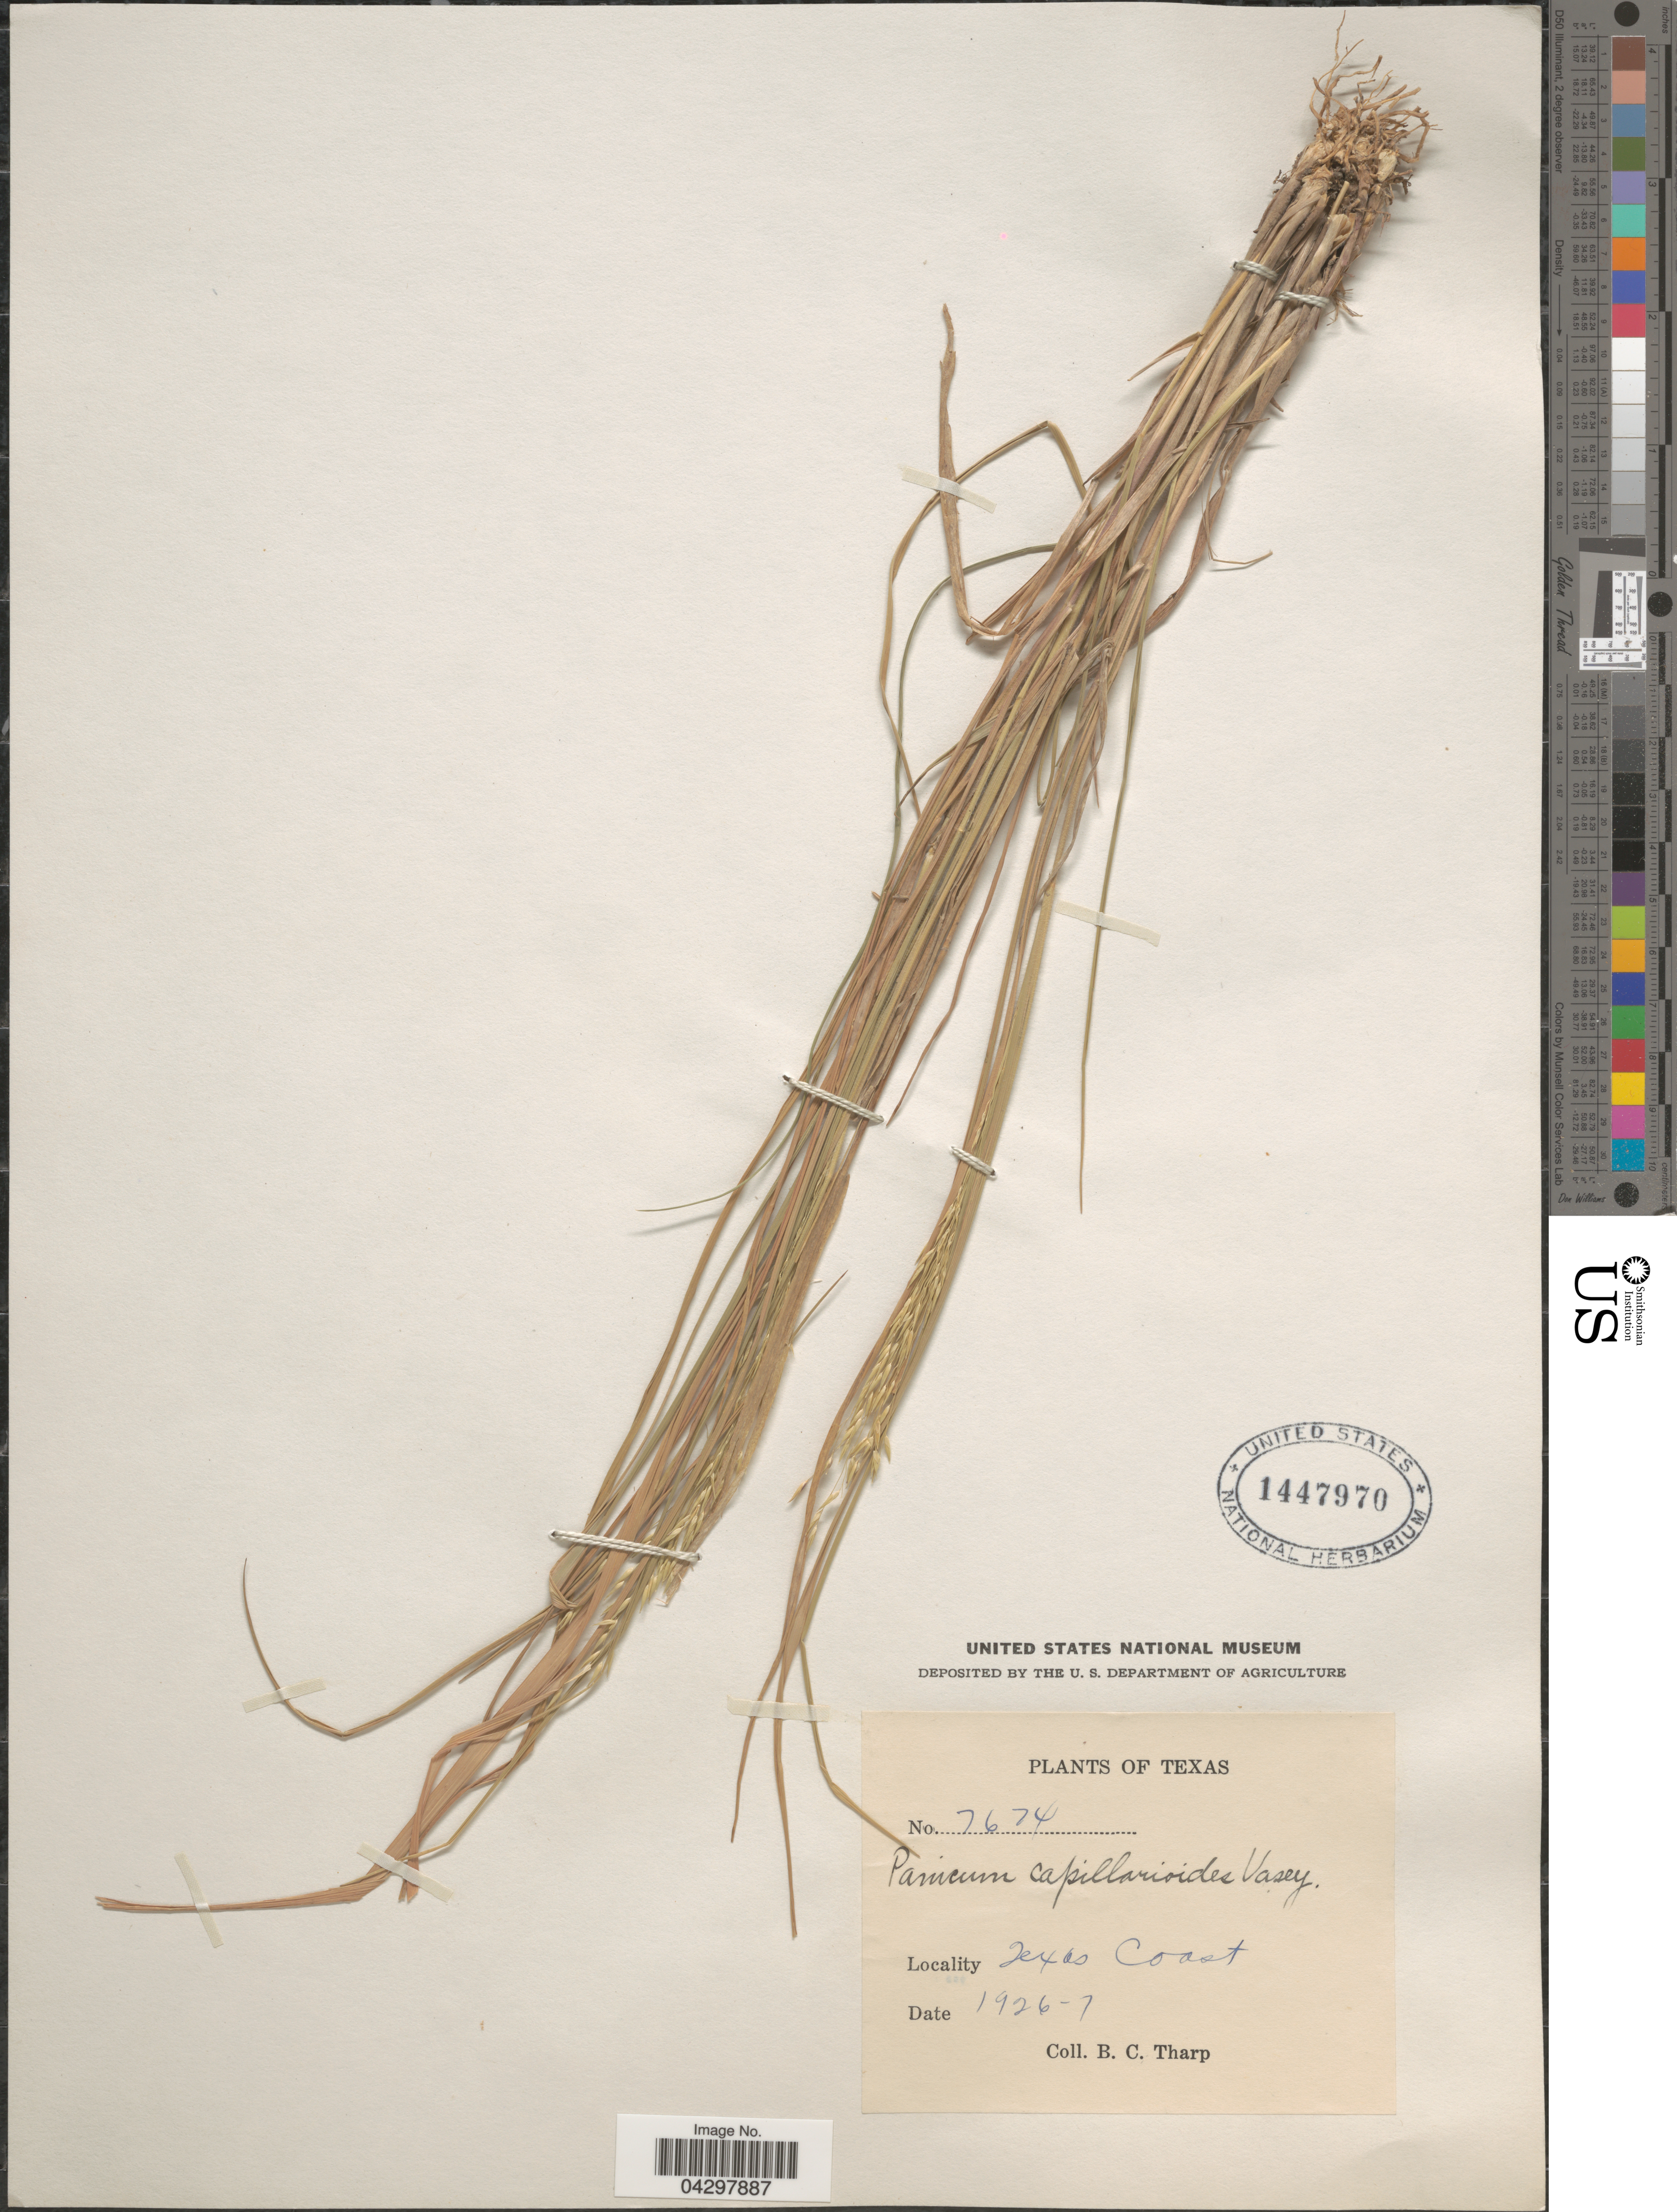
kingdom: Plantae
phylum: Tracheophyta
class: Liliopsida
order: Poales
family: Poaceae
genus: Panicum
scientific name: Panicum capillarioides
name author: Vasey in J.M. Coult.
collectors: B. C. Tharp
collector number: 7674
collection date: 1926/1927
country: United States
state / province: Texas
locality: Texas Coast.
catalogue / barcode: US 1447970